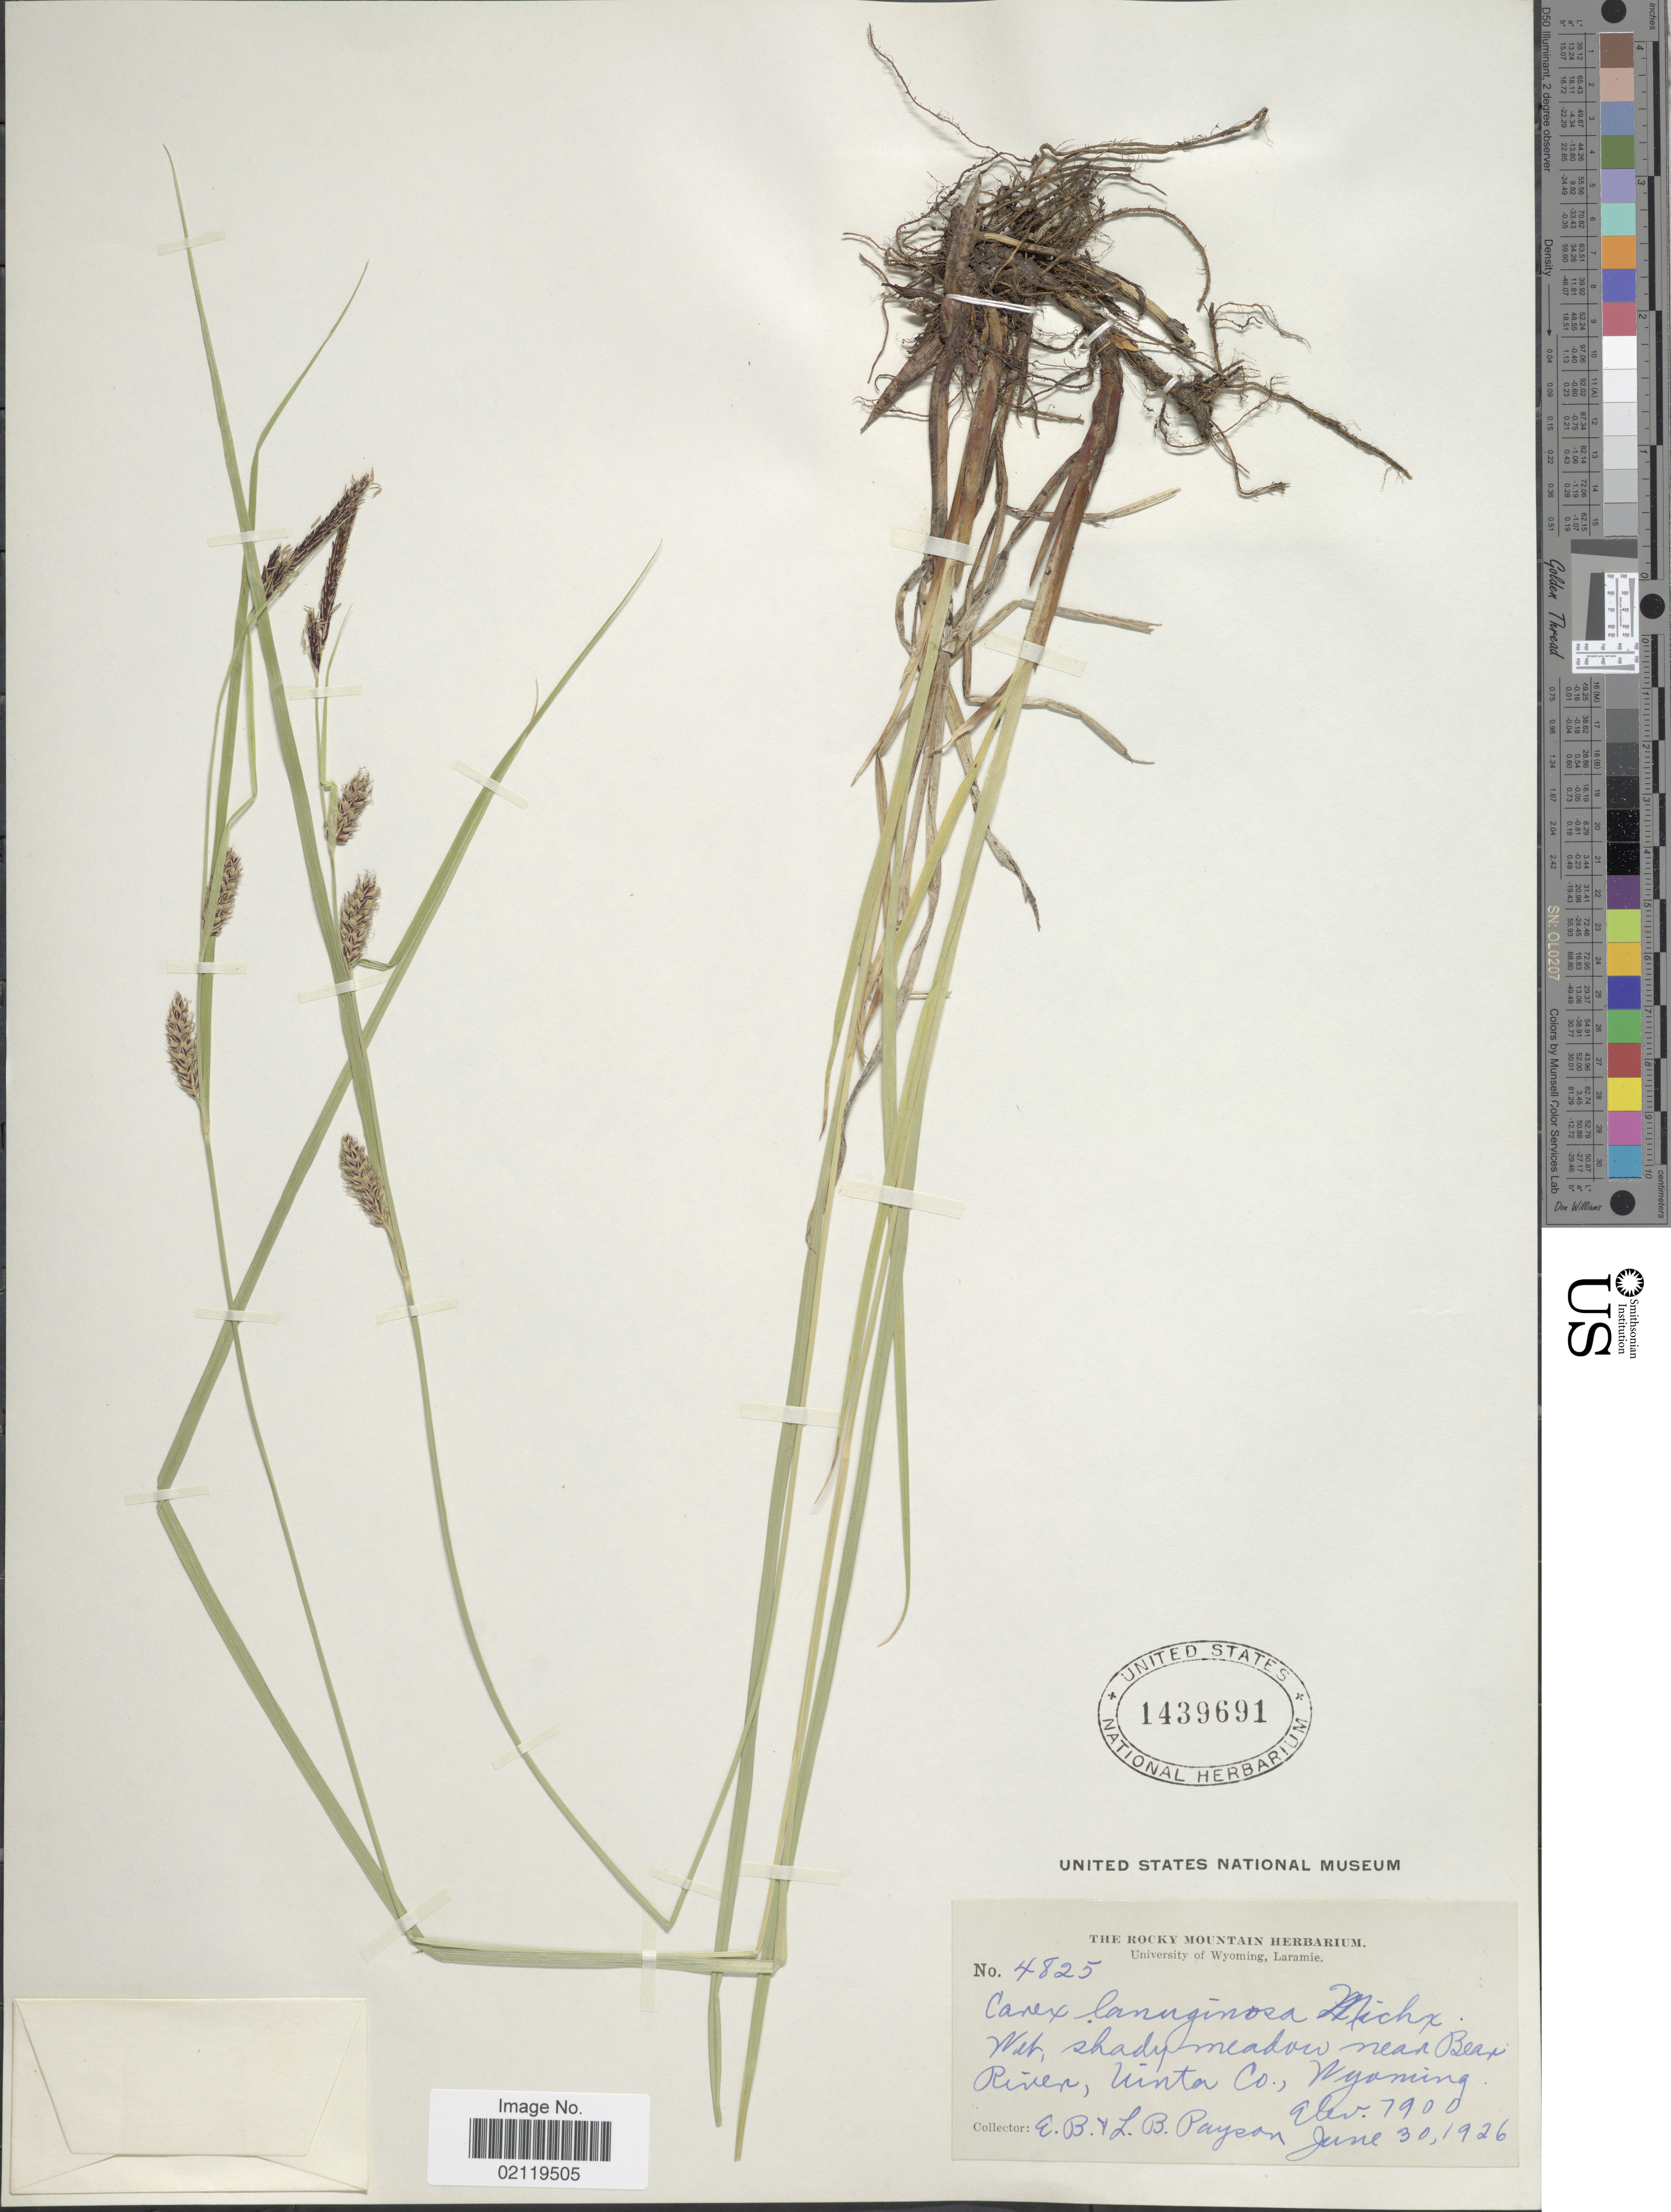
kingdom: Plantae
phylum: Tracheophyta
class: Liliopsida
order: Poales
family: Cyperaceae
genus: Carex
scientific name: Carex pellita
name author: Muhl. ex Willd.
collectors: E. B. Payson & L. Payson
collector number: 4825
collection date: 1926-06-30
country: United States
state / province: Wyoming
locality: Wet, shady meadow near Bear River, Uinta Co.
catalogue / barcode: US 1439691